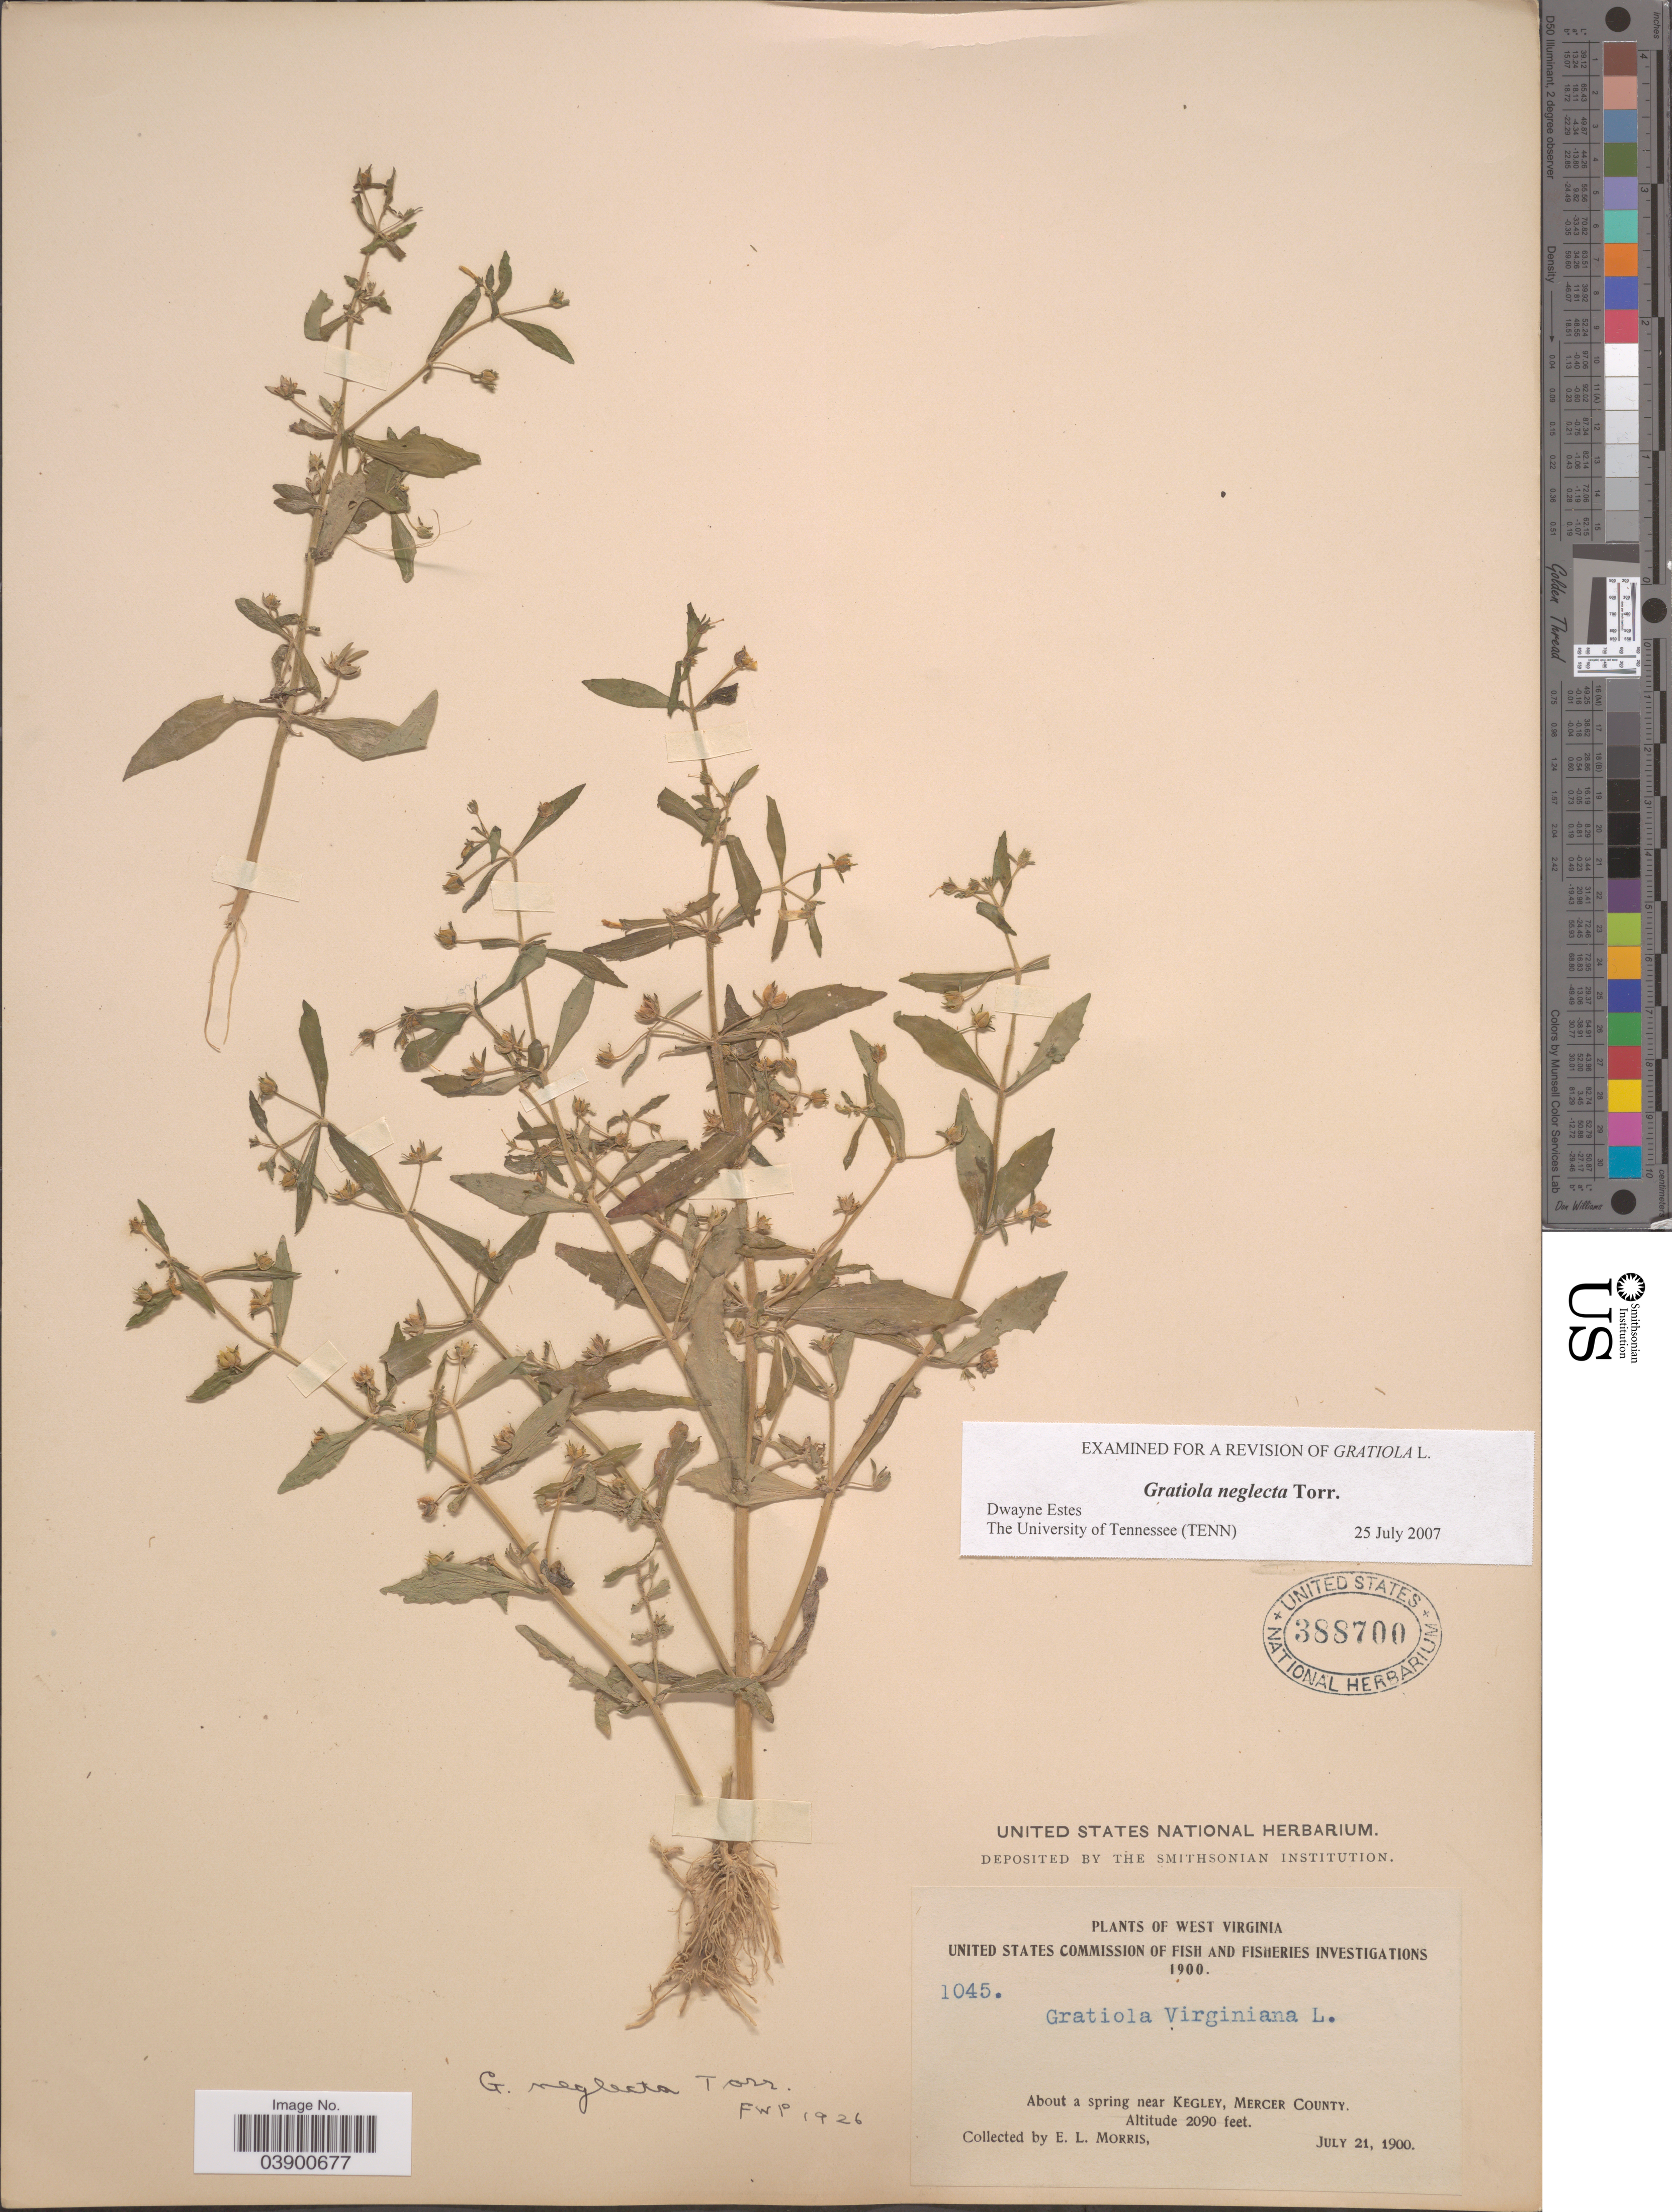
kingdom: Plantae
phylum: Tracheophyta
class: Magnoliopsida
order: Lamiales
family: Plantaginaceae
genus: Gratiola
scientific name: Gratiola neglecta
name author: Torr.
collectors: E. Morris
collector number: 1045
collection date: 1900-07-21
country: United States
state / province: West Virginia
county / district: Mercer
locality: About a spring near Kegley, Mercer County.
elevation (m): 637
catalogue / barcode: US 388700